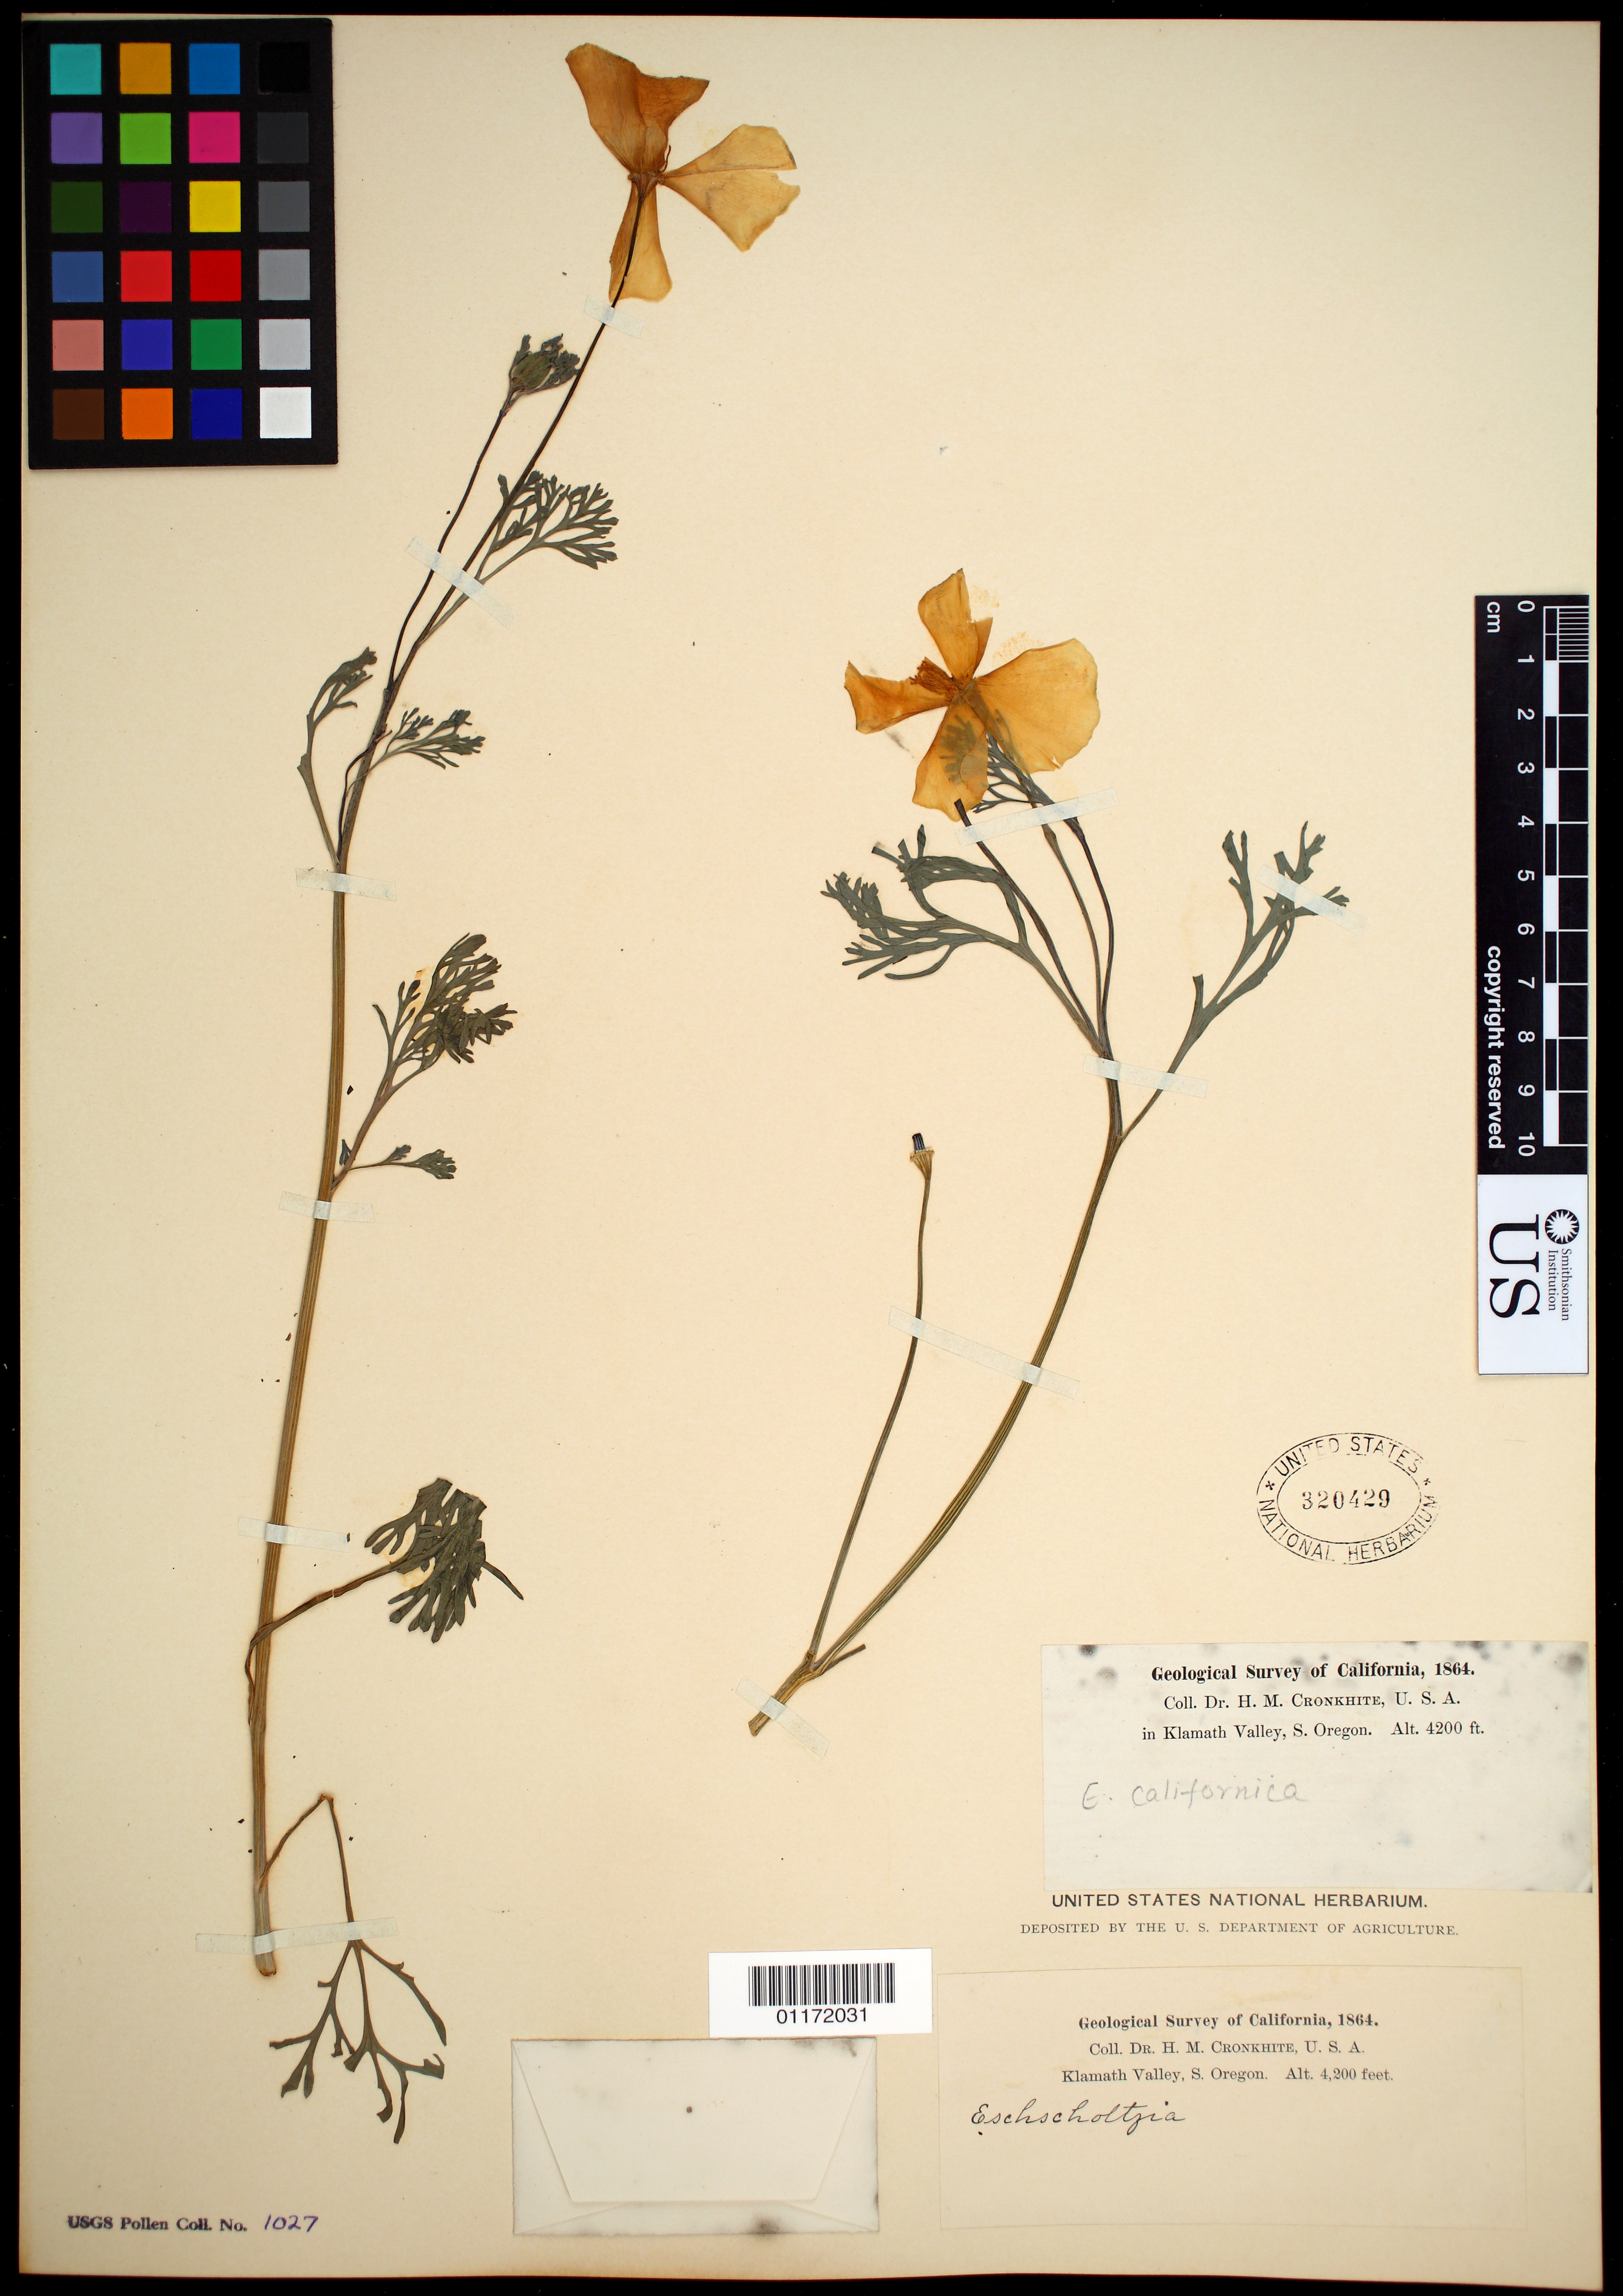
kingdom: Plantae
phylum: Tracheophyta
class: Magnoliopsida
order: Ranunculales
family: Papaveraceae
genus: Eschscholzia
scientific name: Eschscholzia californica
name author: Cham.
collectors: H. M. Cronkhite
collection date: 1864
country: United States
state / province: Oregon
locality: Klamath Valley, S. Oregon.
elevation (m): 1280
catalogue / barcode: US 320429